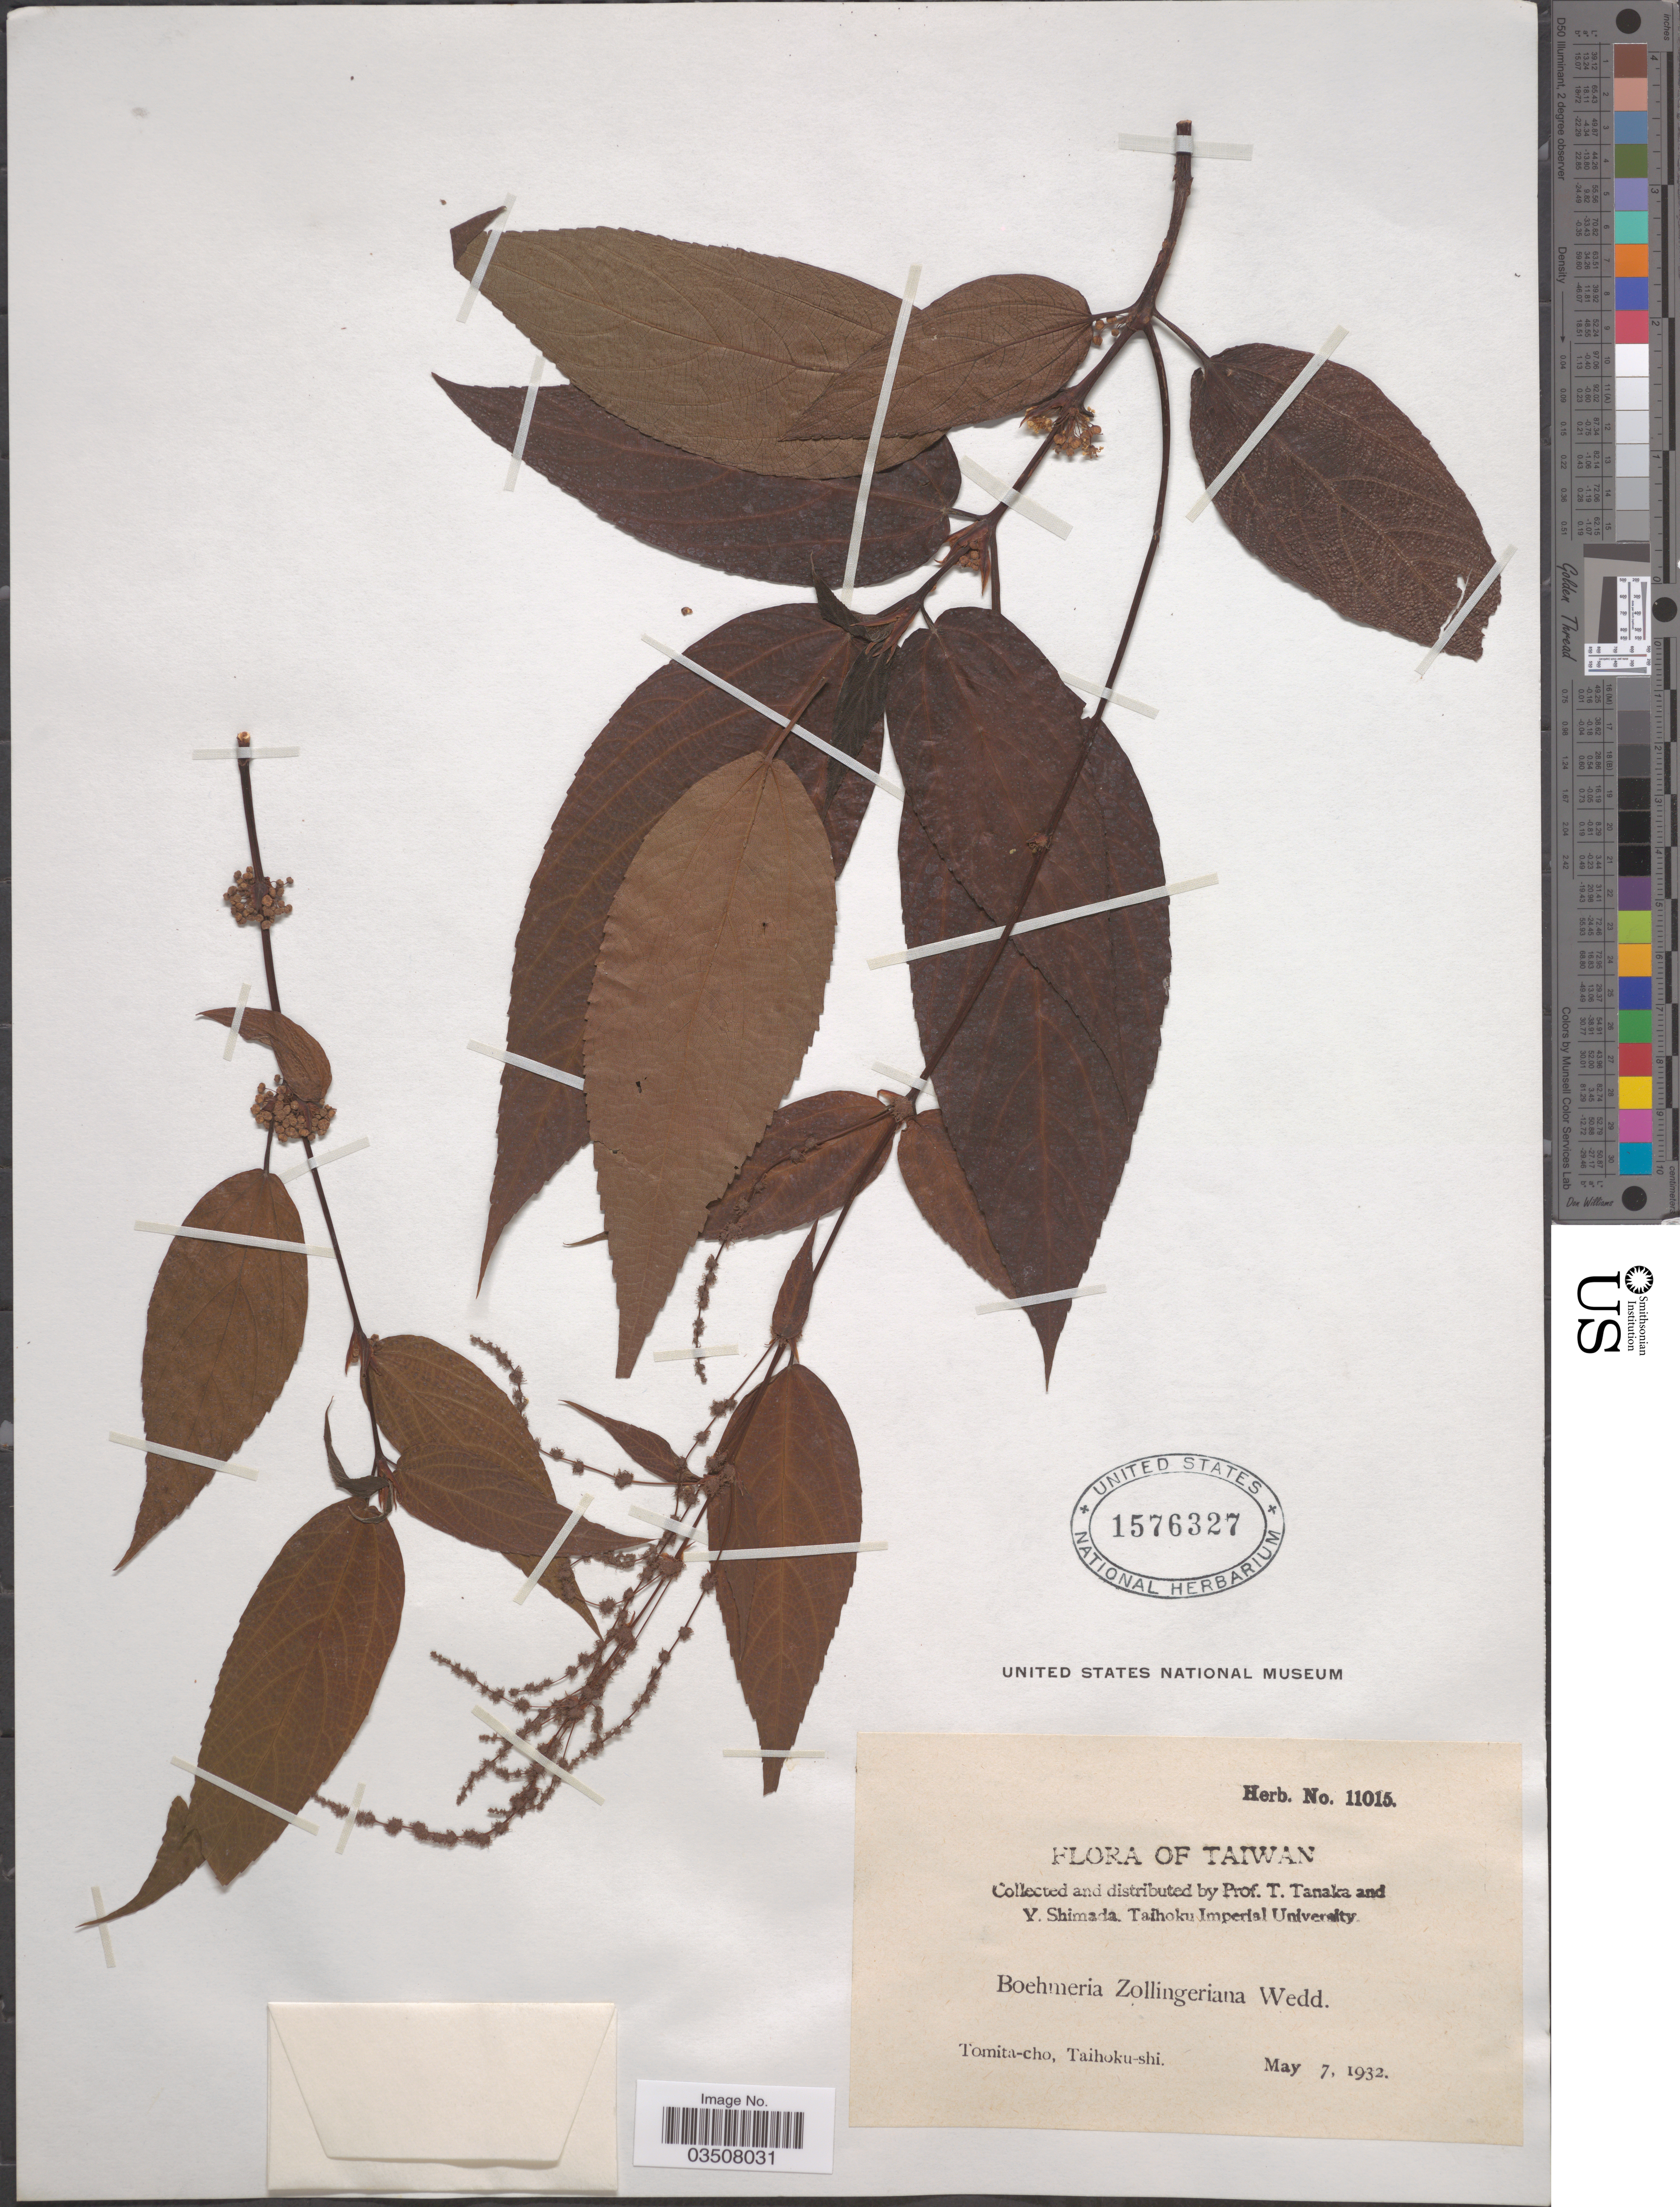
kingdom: Plantae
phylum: Tracheophyta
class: Magnoliopsida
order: Rosales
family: Urticaceae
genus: Boehmeria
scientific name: Boehmeria zollingeriana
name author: Wedd.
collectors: T. Tanaka & Y. Shimada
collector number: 11015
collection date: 1932-05-07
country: Taiwan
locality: Tomita-cho, Taihoku-shi.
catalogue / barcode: US 1576327